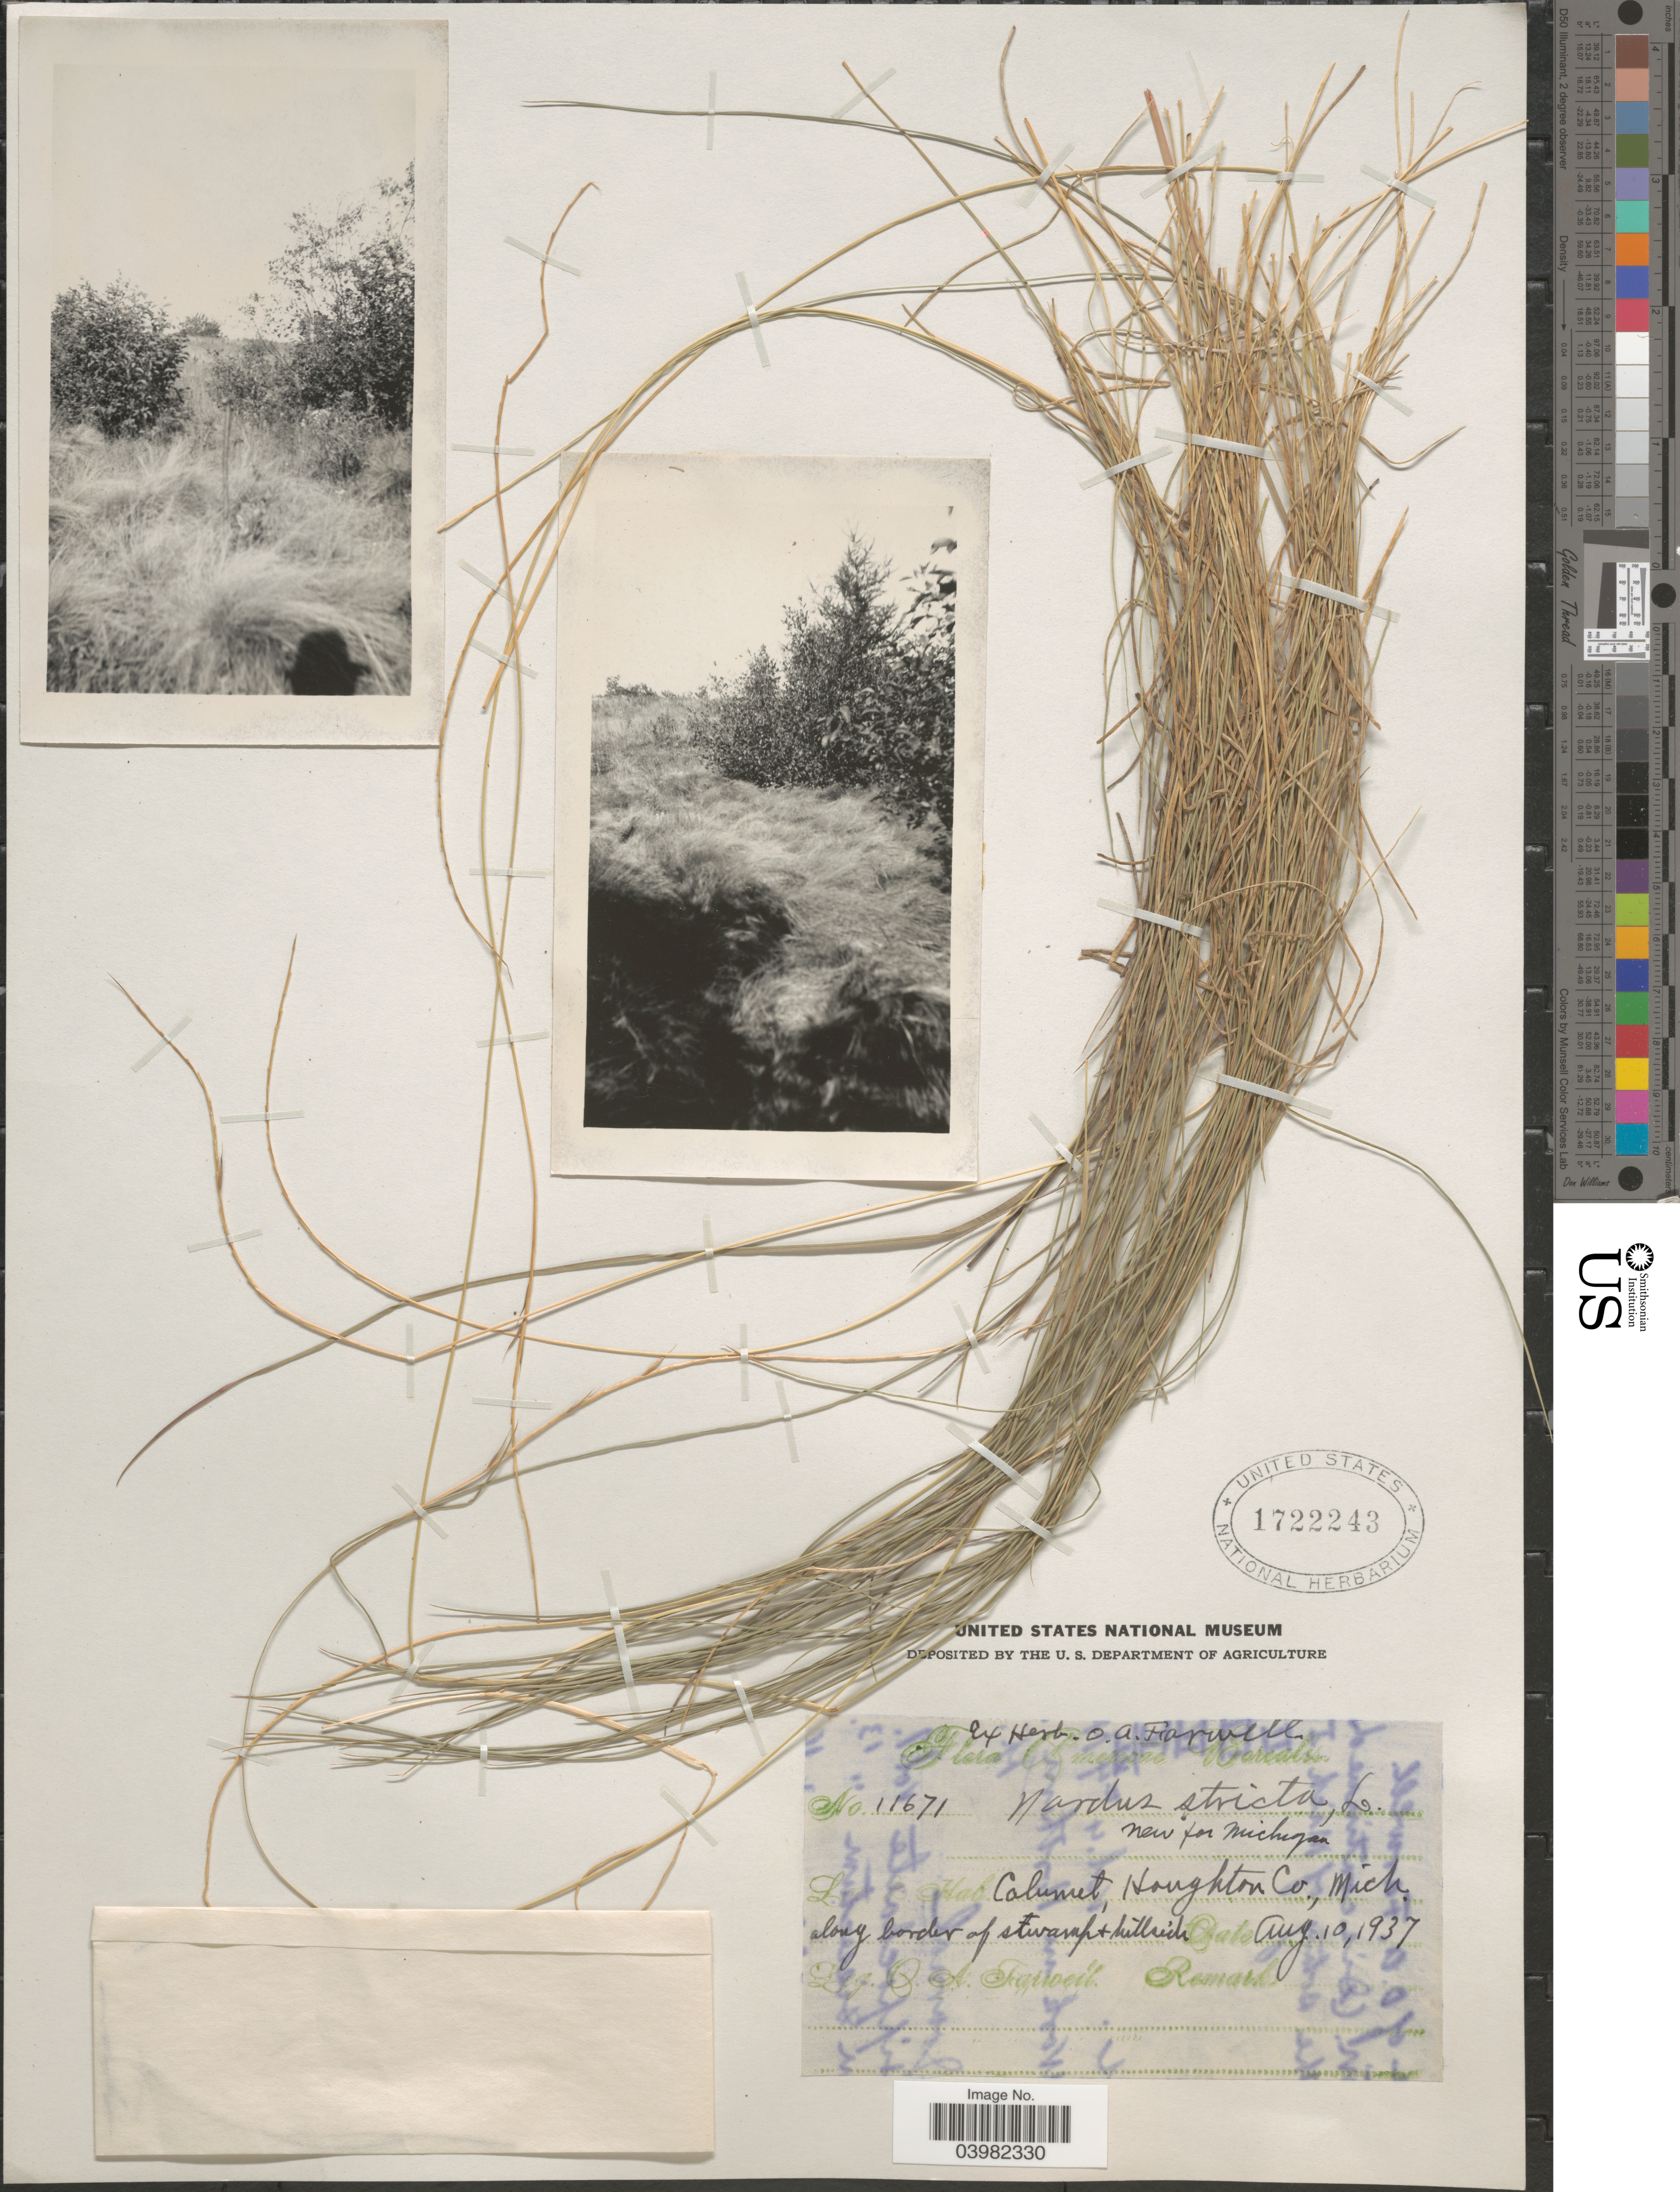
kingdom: Plantae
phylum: Tracheophyta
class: Liliopsida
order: Poales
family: Poaceae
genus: Nardus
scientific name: Nardus stricta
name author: L.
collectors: O. Farwell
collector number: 11671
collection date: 1937-08-10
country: United States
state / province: Michigan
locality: Americae Borealis. Calumet, Houghton Co.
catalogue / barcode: US 1722243